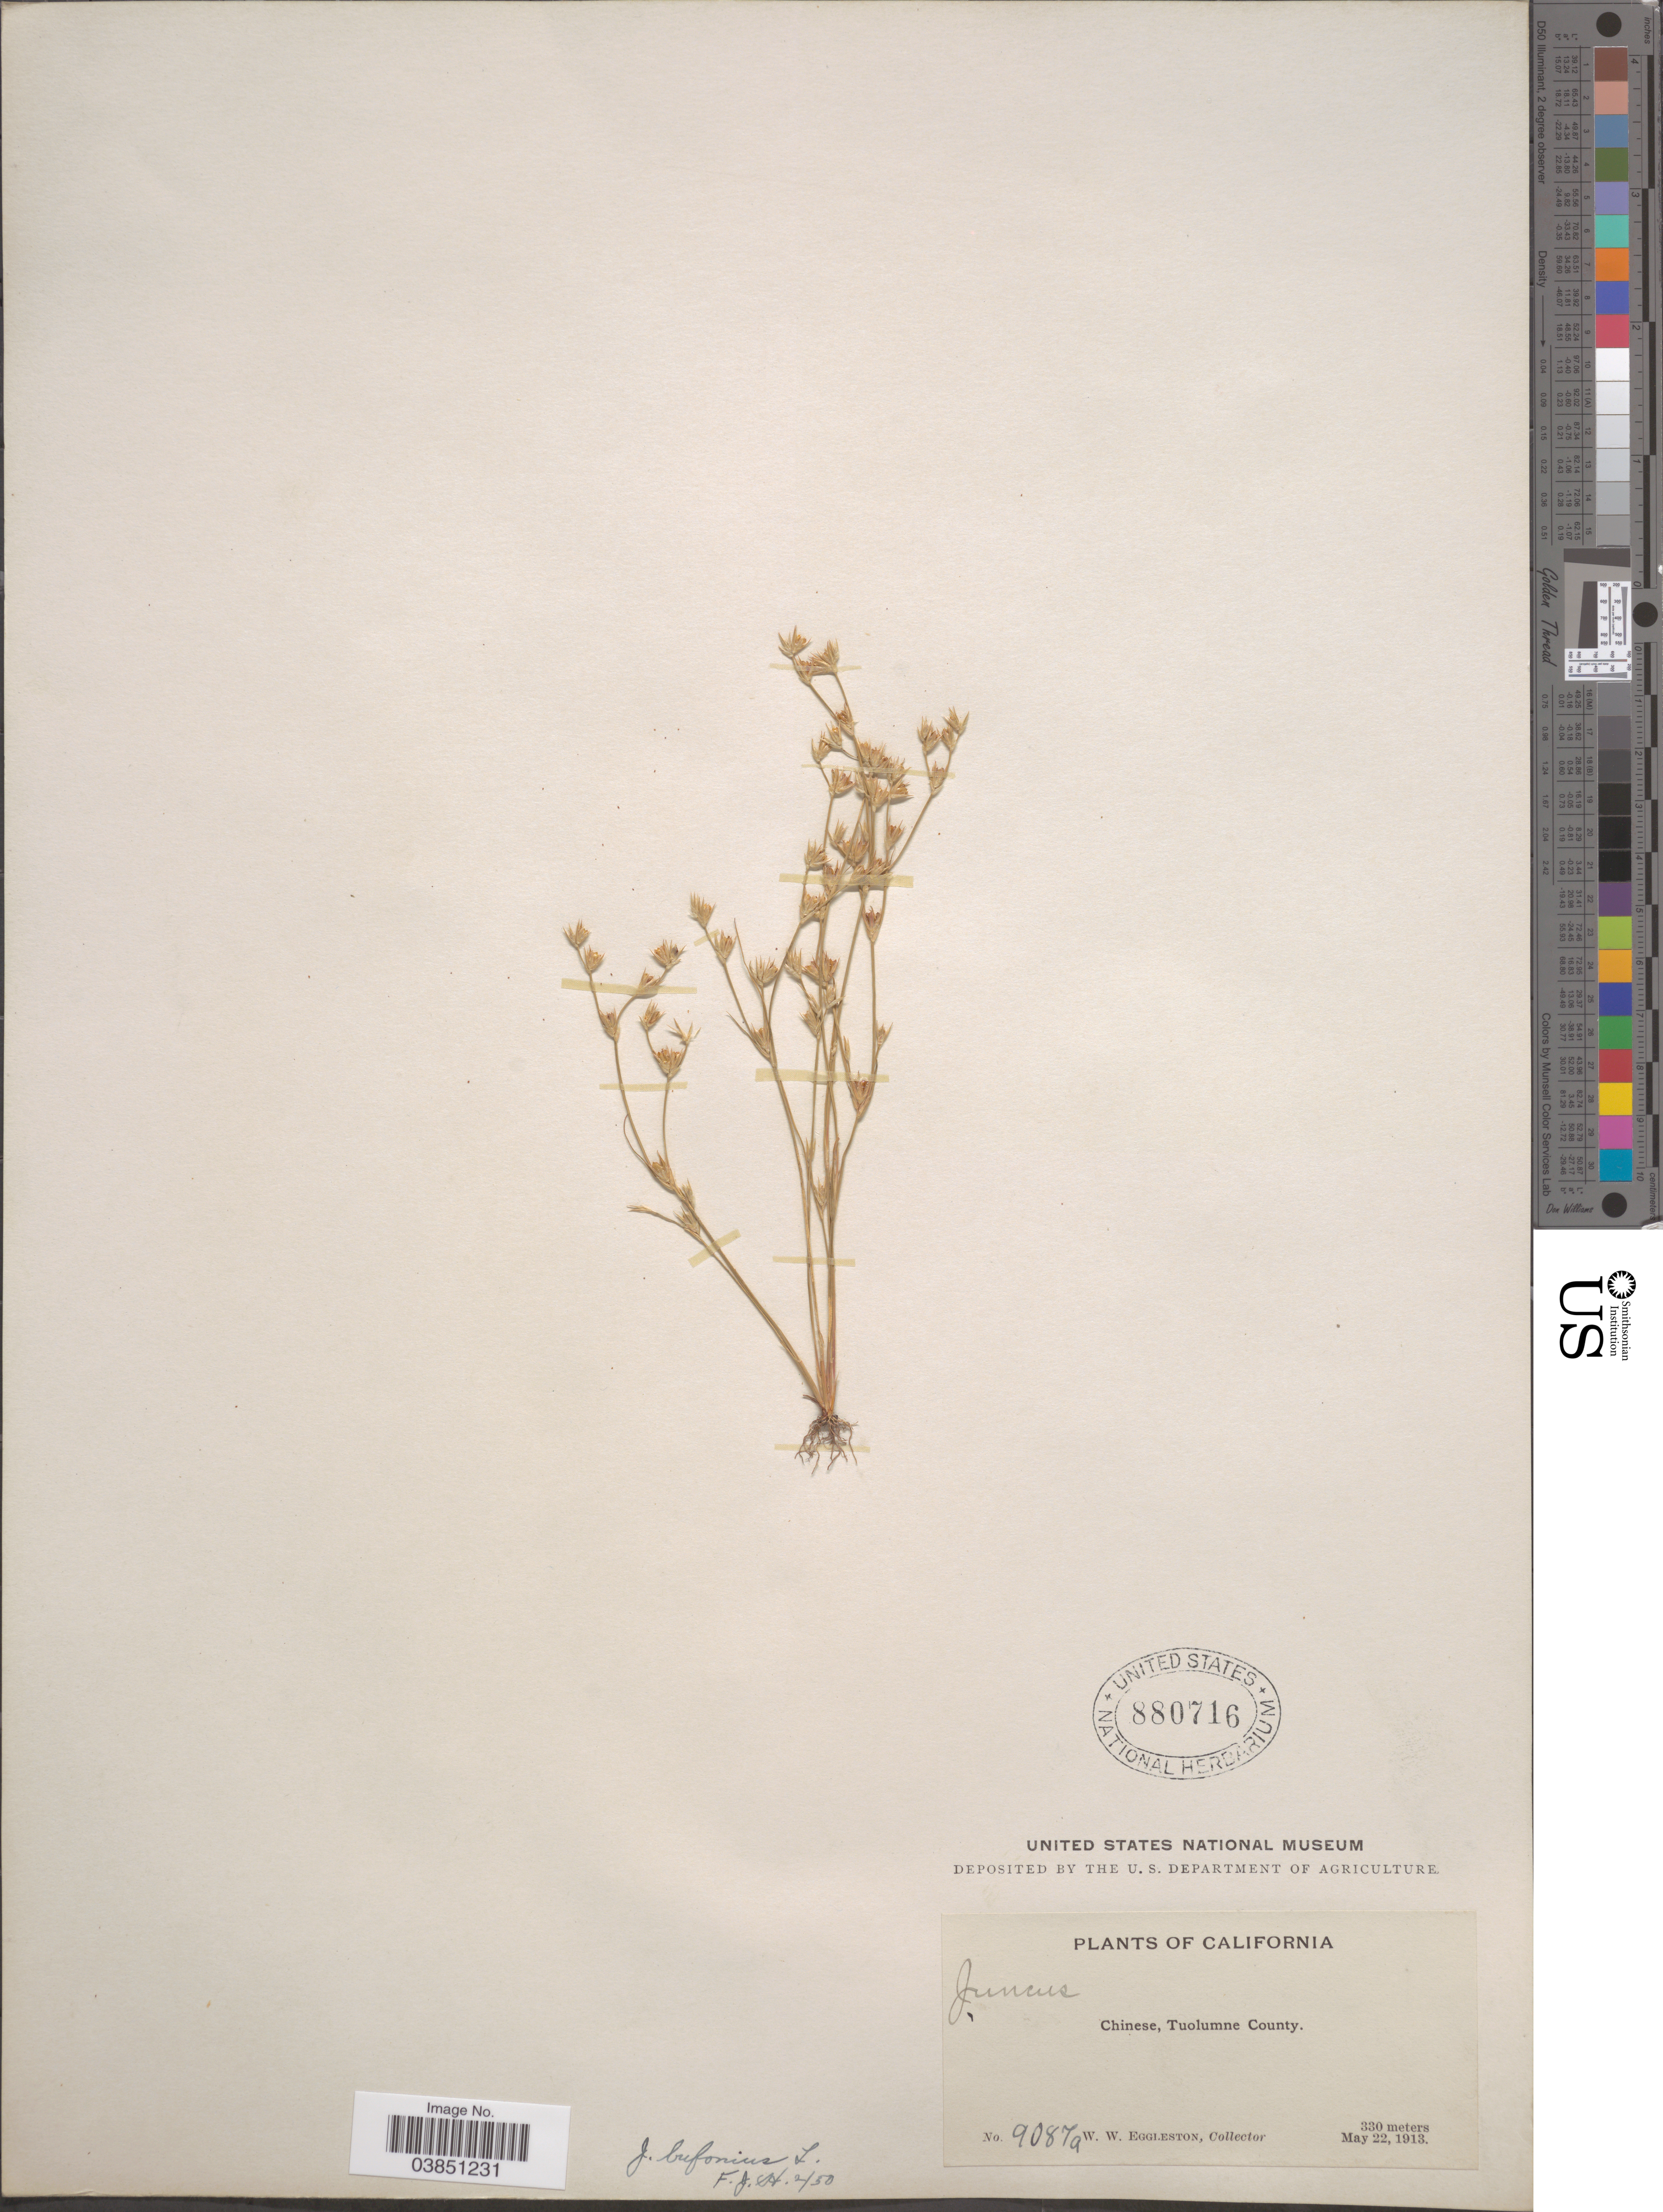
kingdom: Plantae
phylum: Tracheophyta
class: Liliopsida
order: Poales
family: Juncaceae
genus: Juncus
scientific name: Juncus bufonius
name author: L.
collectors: W. W. Eggleston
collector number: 9087a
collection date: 1913-05-22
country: United States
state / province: California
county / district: Tuolumne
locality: Chinese, Tuolumne County.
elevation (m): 330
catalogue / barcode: US 880716